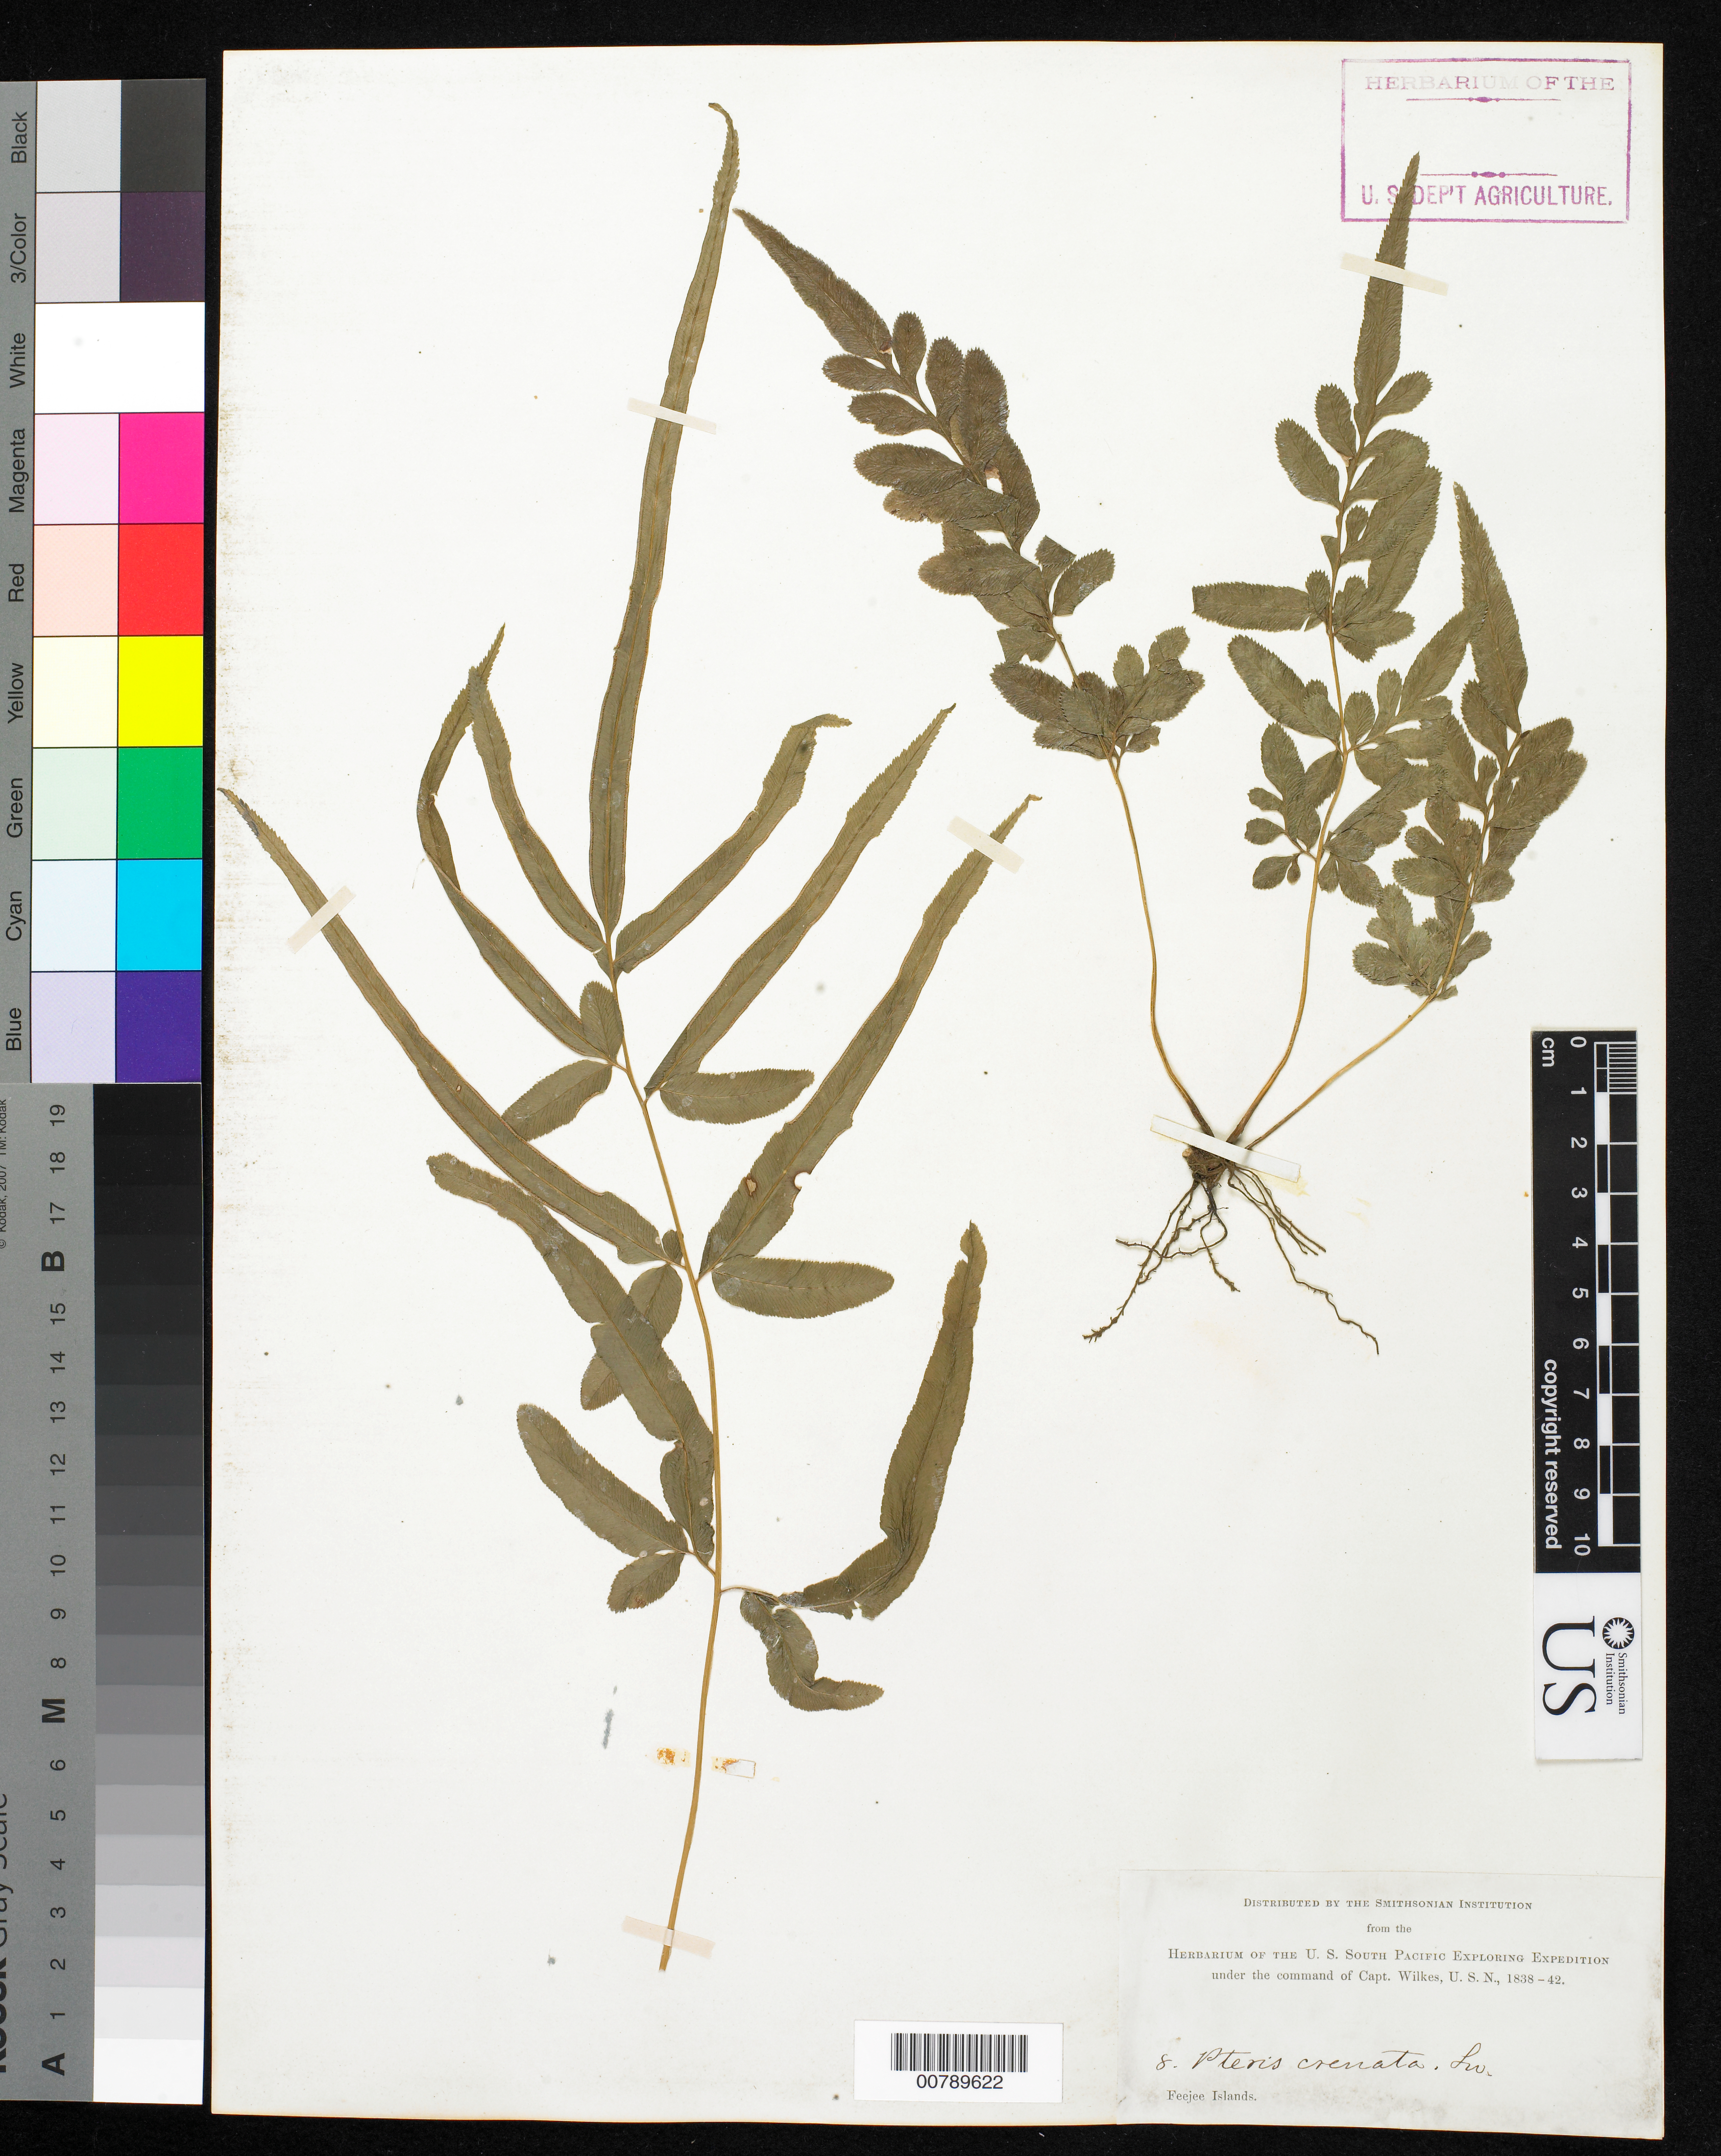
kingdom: Plantae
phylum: Tracheophyta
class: Polypodiopsida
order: Polypodiales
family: Pteridaceae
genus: Pteris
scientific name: Pteris ensiformis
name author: Burm. f.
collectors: Wilkes Explor. Exped.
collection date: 1838/1842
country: Fiji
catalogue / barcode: US 98671